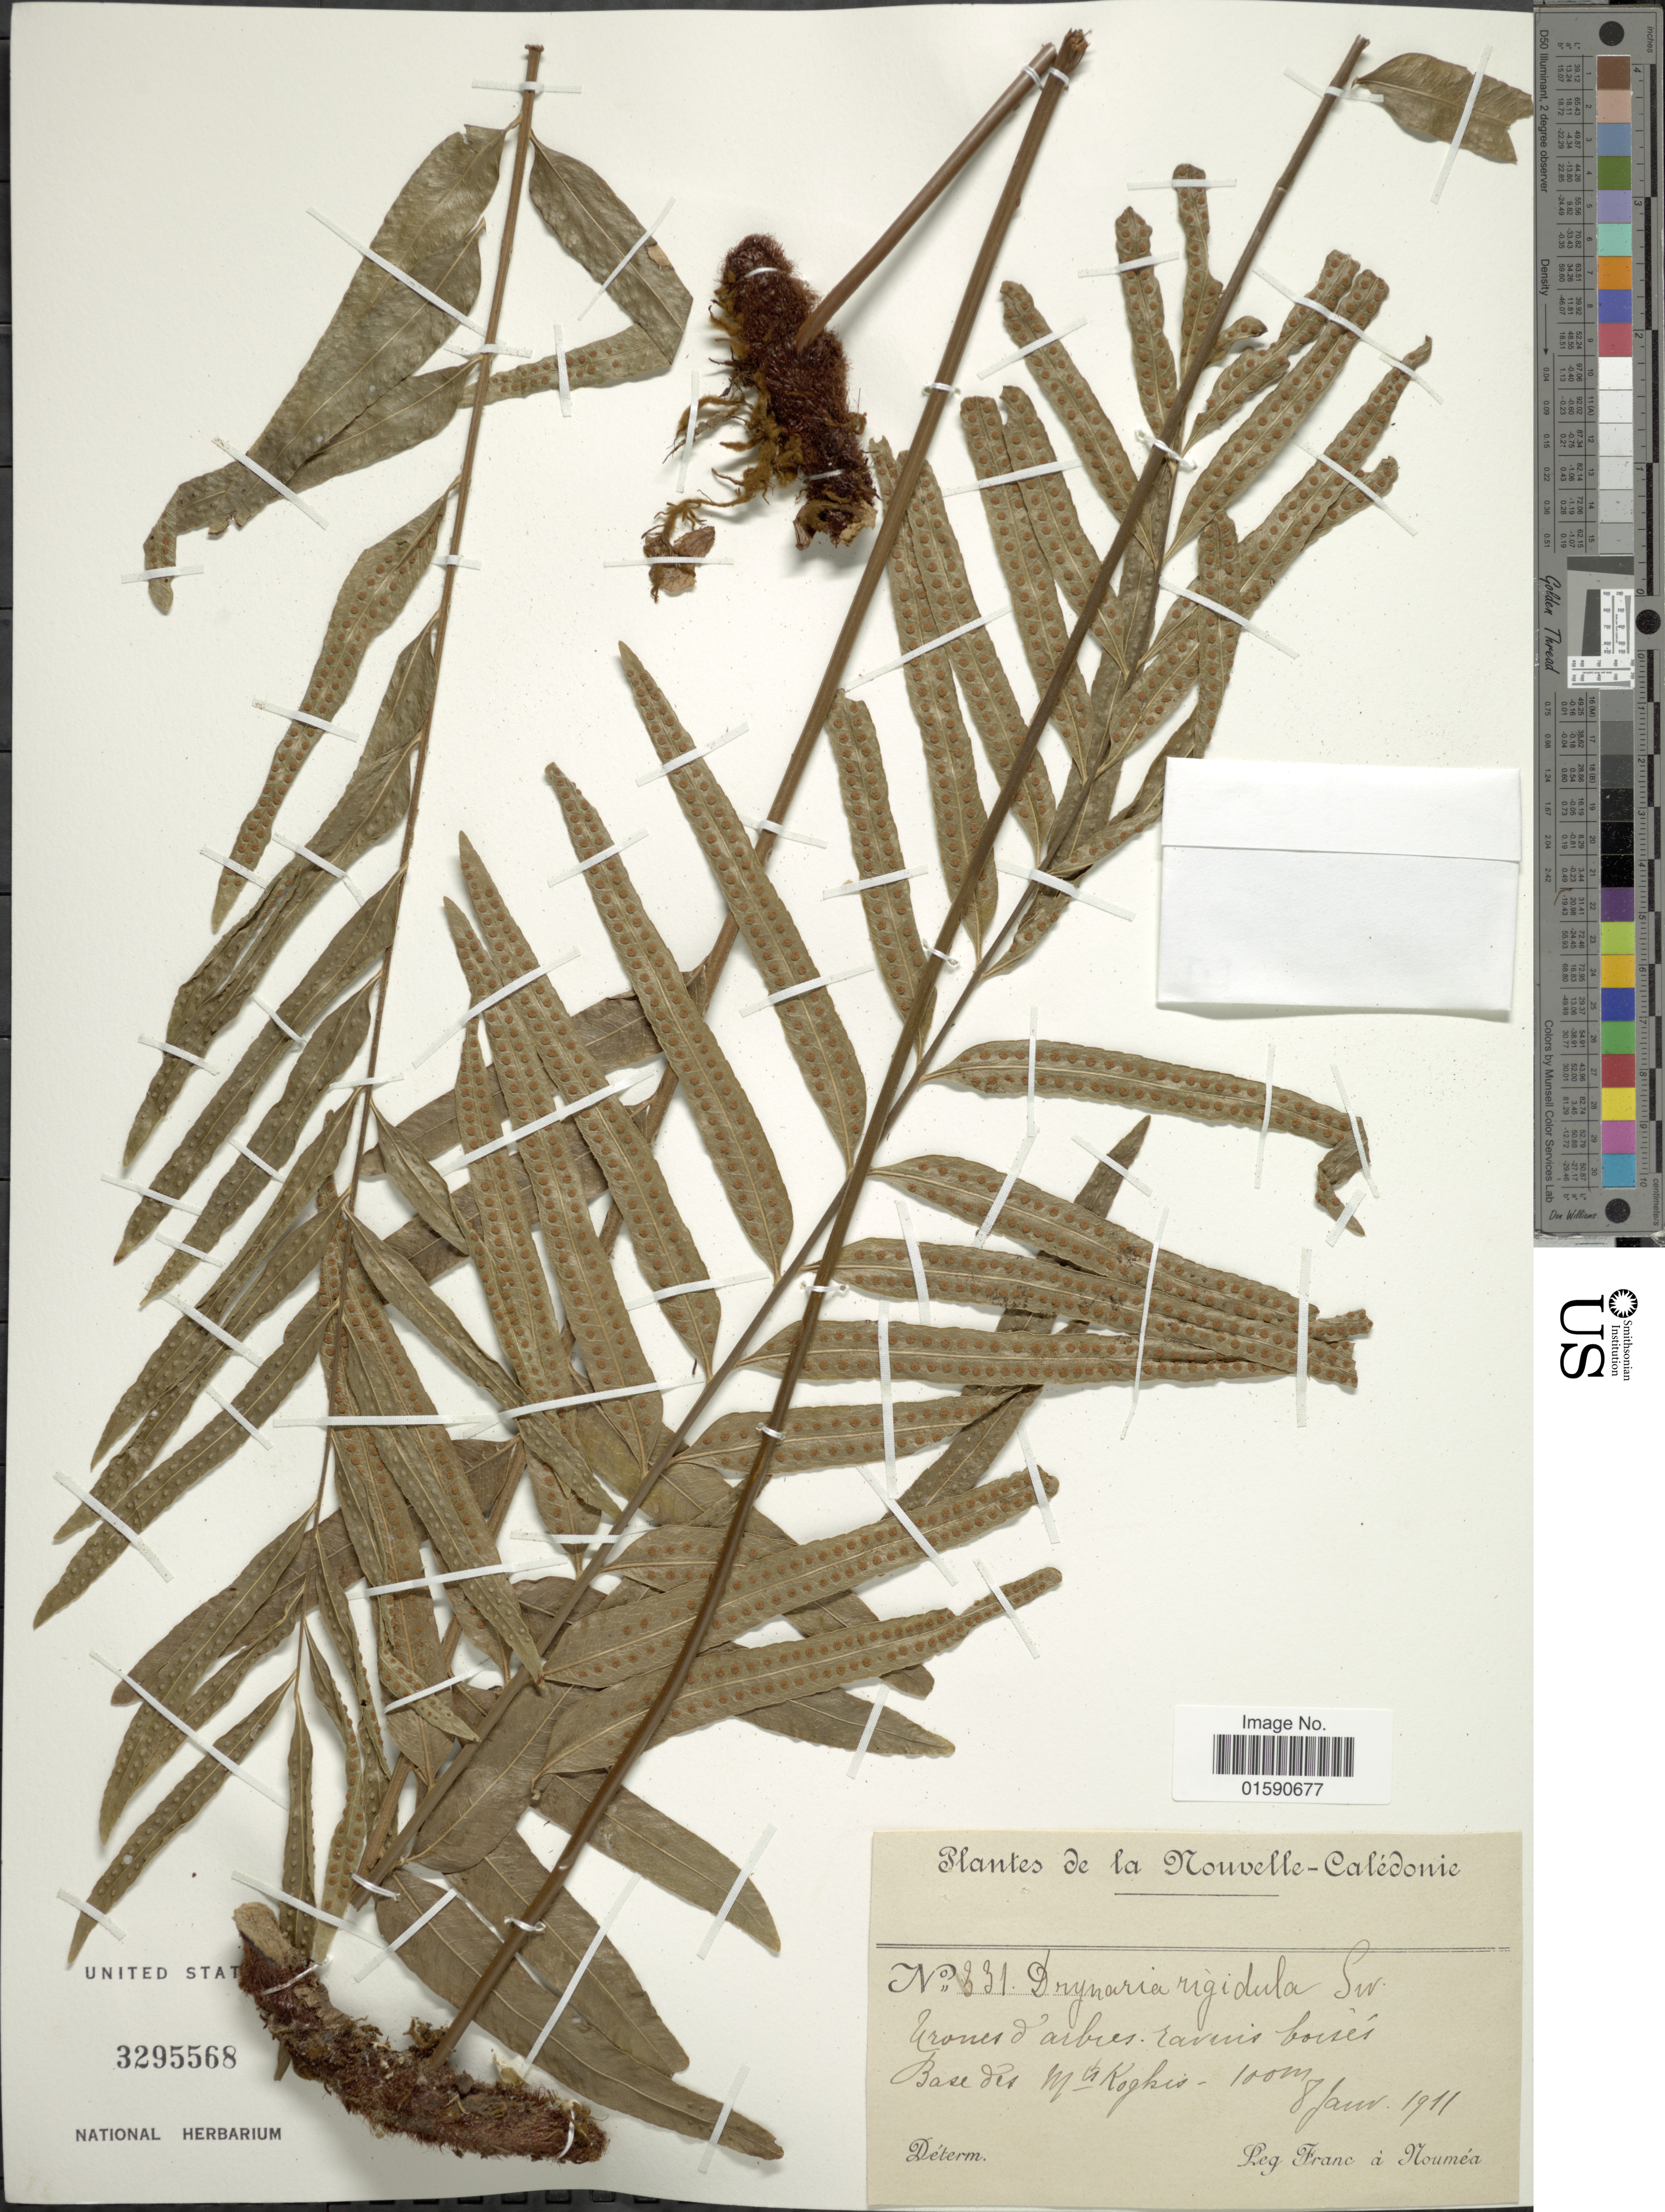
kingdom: Plantae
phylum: Tracheophyta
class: Polypodiopsida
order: Polypodiales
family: Polypodiaceae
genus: Drynaria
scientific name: Drynaria rigidula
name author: (Sw.) Bedd.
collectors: Franc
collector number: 331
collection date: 1911-01-08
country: New Caledonia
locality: Kornes arbies ravines boises, Base Mts Koghis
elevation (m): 100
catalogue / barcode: US 3295568